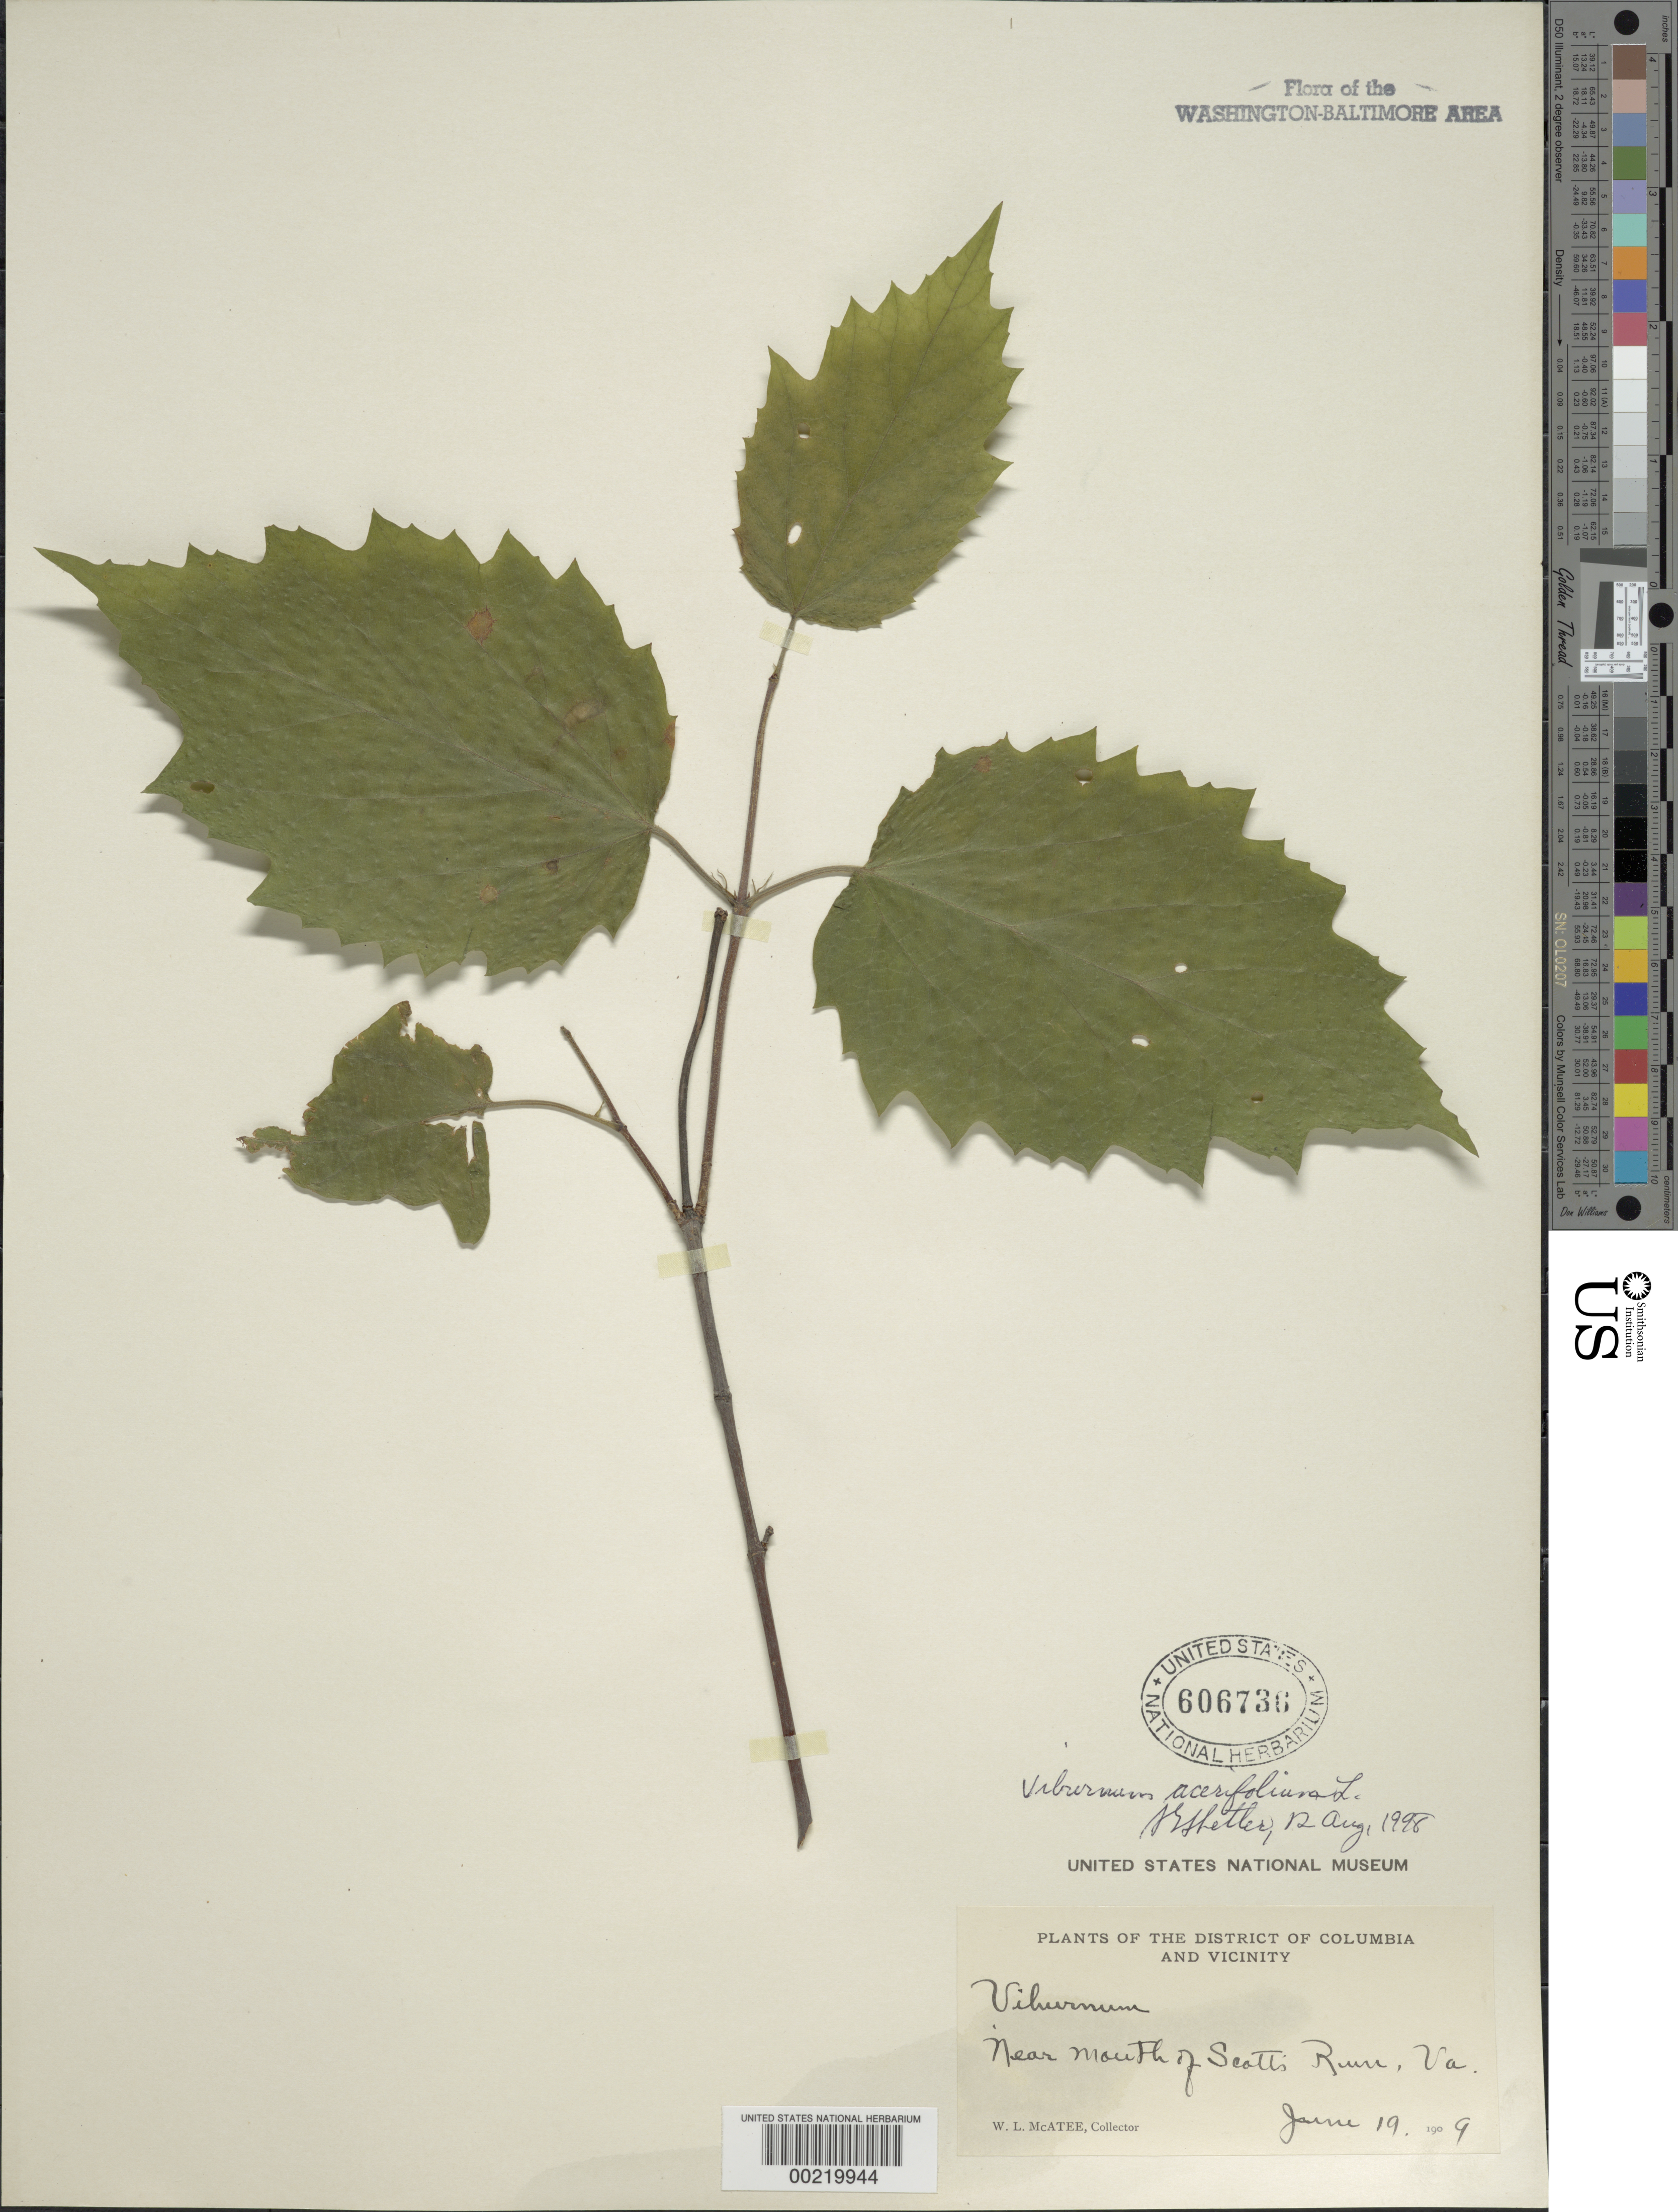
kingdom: Plantae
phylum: Tracheophyta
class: Magnoliopsida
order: Dipsacales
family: Viburnaceae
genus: Viburnum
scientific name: Viburnum acerifolium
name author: L.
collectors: W. McAtee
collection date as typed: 19 Jun 1909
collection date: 1909-06-19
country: United States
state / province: Virginia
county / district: Fairfax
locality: Mouth of Scott's Run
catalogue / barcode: US 606736